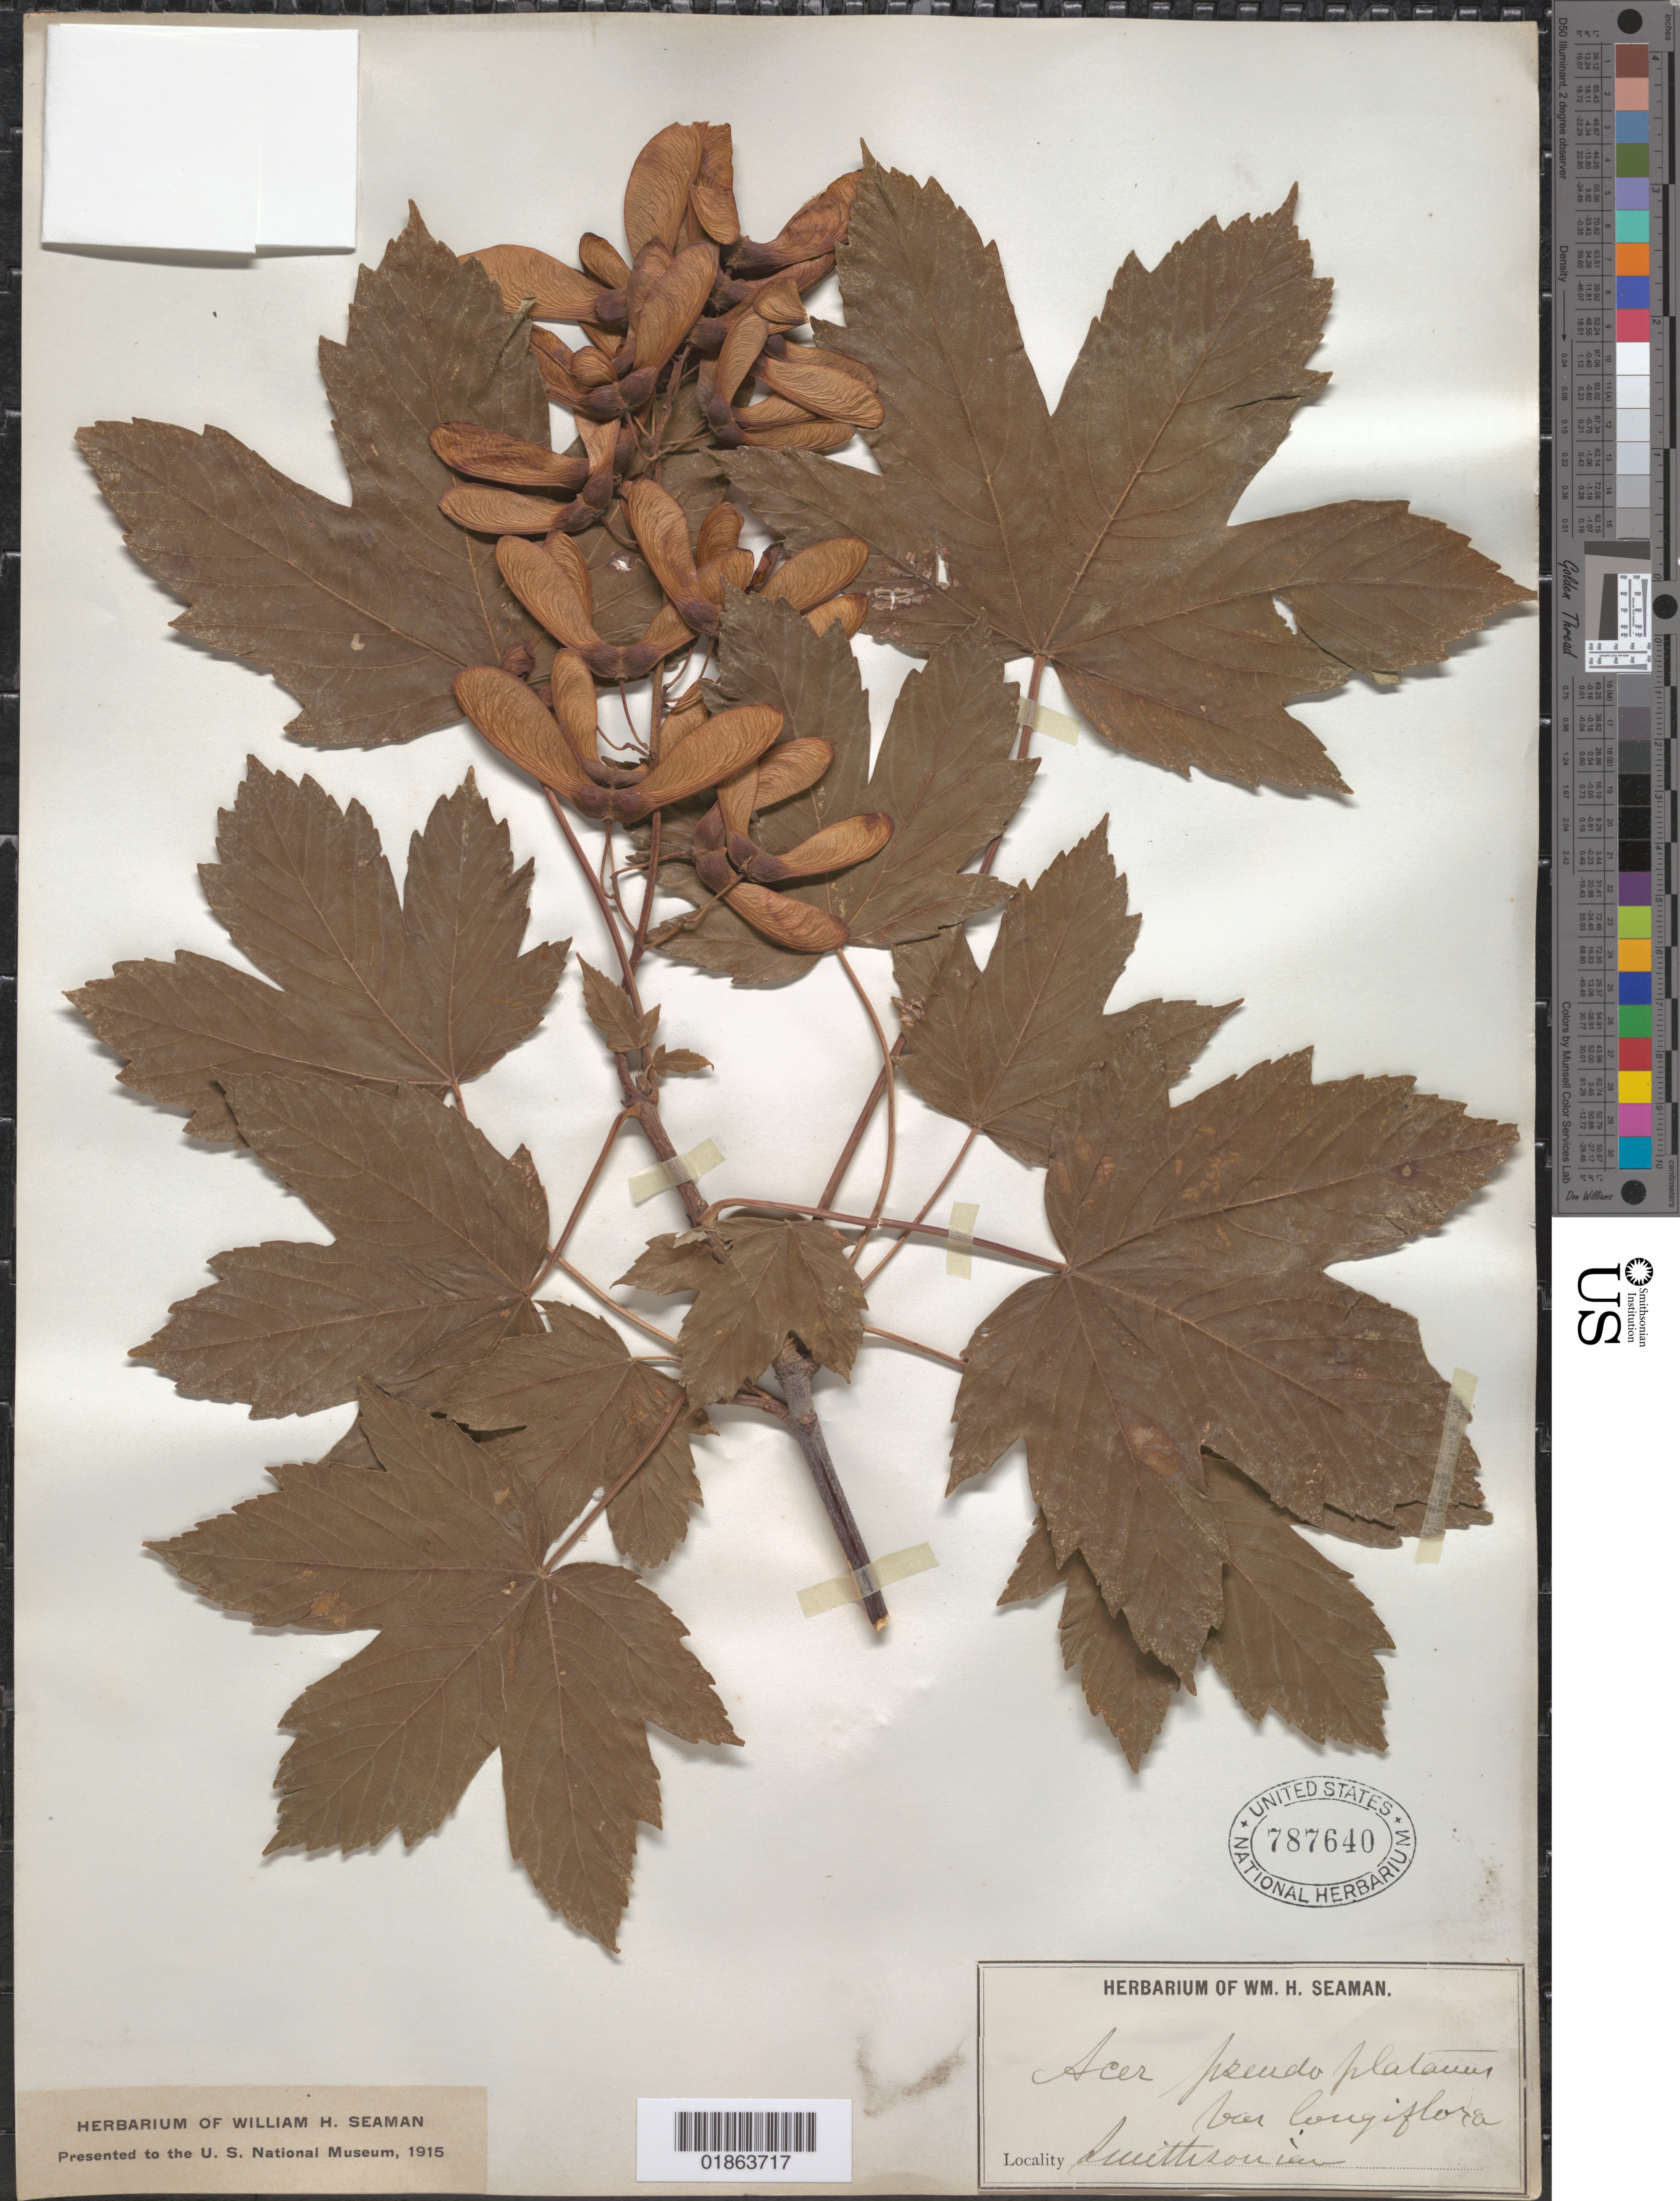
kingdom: Plantae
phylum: Tracheophyta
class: Magnoliopsida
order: Sapindales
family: Sapindaceae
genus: Acer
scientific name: Acer pseudoplatanus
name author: L.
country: United States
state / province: District of Columbia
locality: Smithsonian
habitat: Cultivated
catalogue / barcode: US 787640